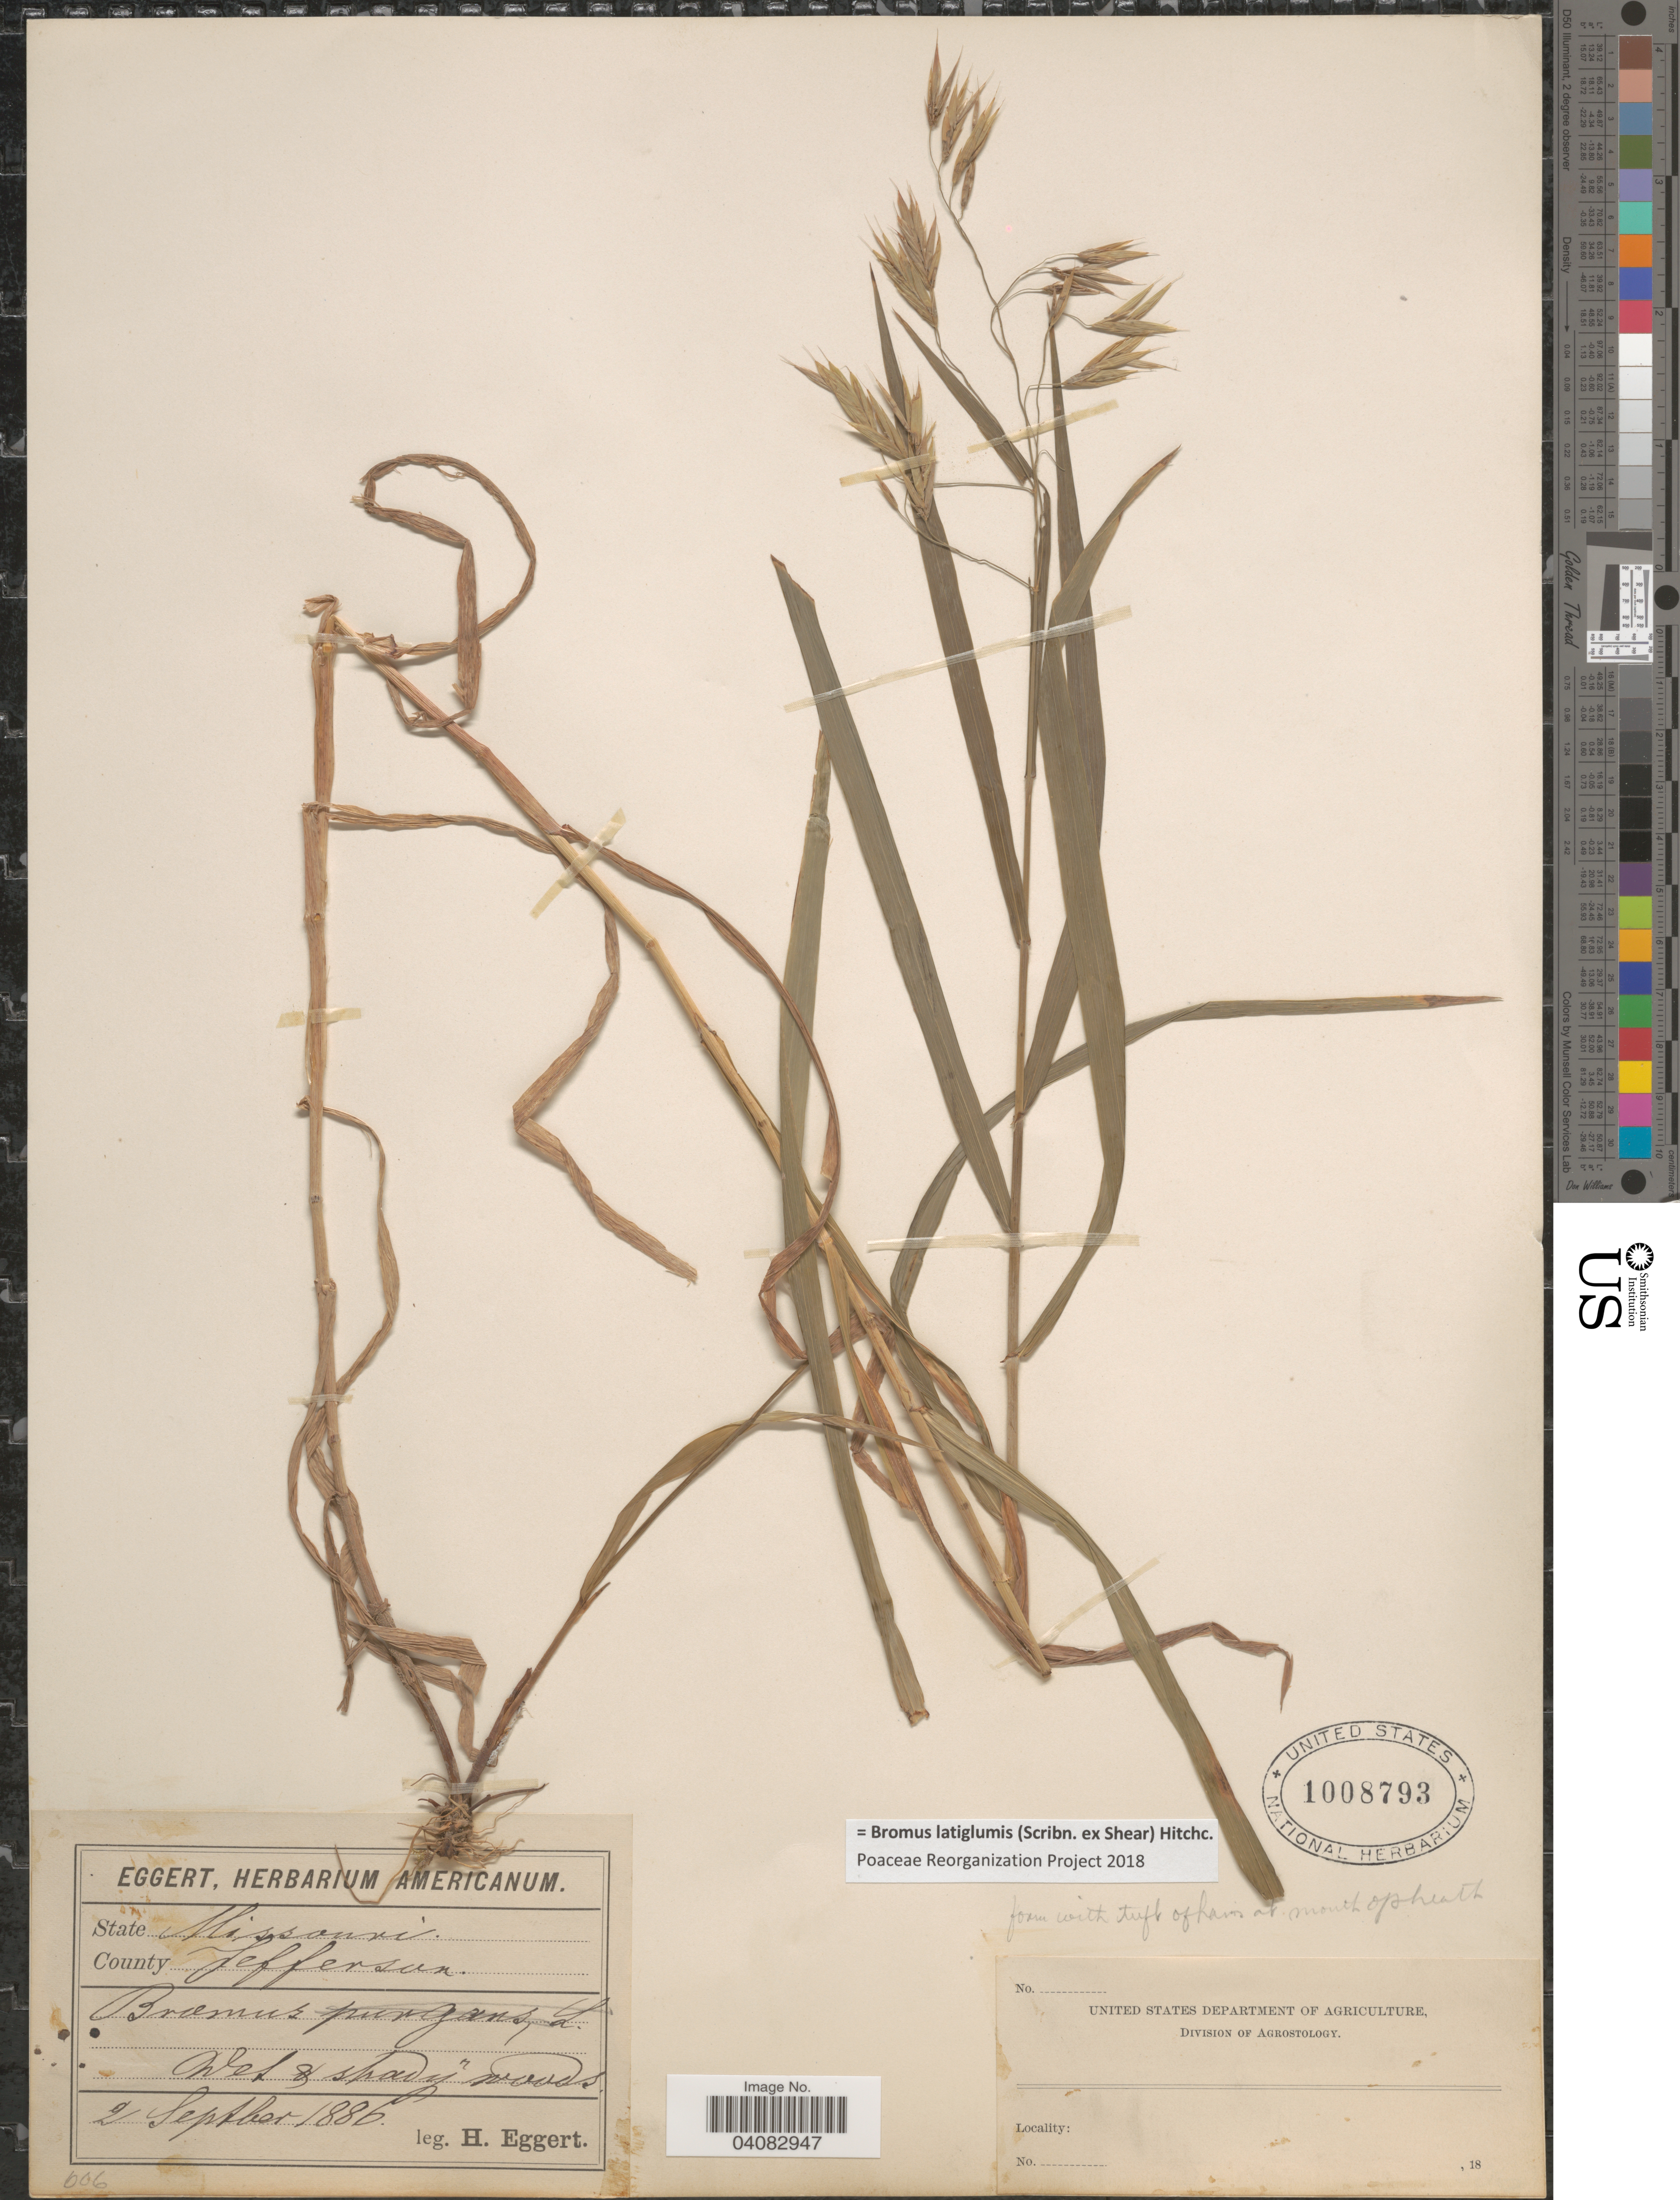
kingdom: Plantae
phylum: Tracheophyta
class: Liliopsida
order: Poales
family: Poaceae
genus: Bromus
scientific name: Bromus latiglumis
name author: (Scribn. ex Shear) Hitchc.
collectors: H. Eggert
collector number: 606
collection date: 1886-09-02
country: United States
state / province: Missouri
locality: County Jefferson.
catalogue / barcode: US 1008793